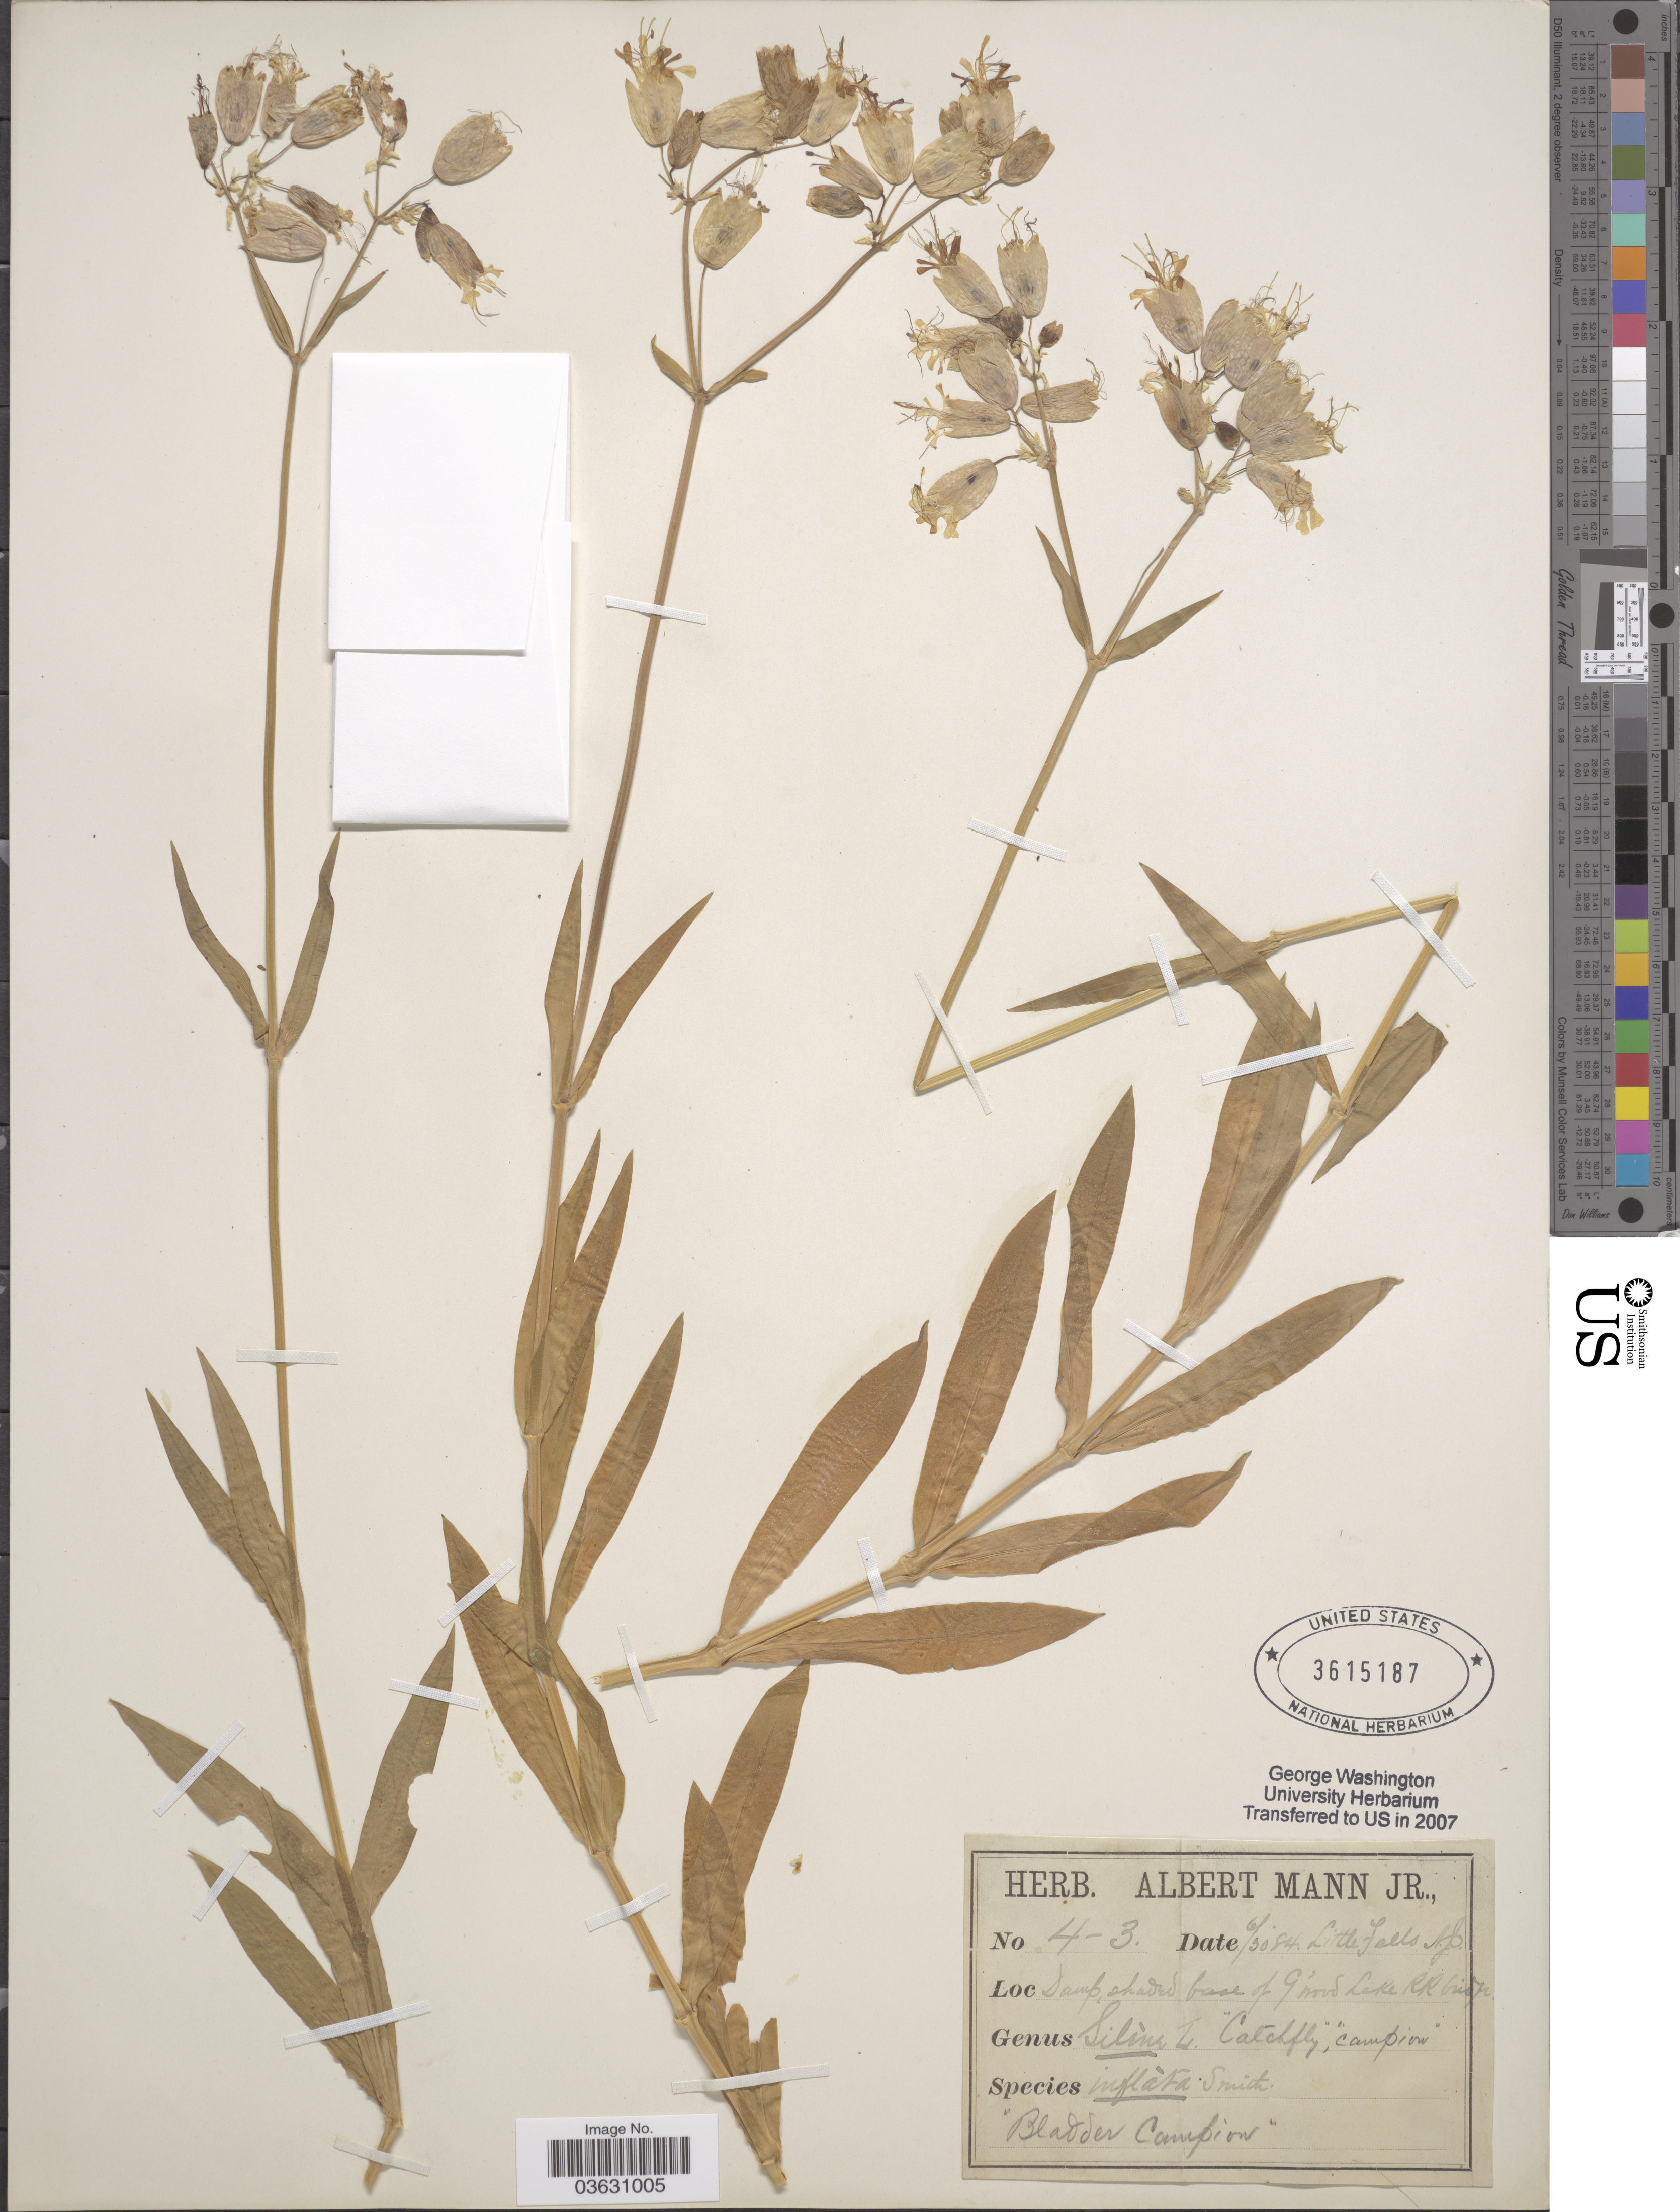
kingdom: Plantae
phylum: Tracheophyta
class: Magnoliopsida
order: Caryophyllales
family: Caryophyllaceae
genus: Silene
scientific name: Silene inflata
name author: Sm.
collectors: Ex herb. Albert Mann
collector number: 4-3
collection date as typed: Transcribed d/m/y: 30/6/84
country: United States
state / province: New Jersey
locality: Little Falls. Damp shaded base of G'wood Lake RR bridge.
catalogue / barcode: US 3615187